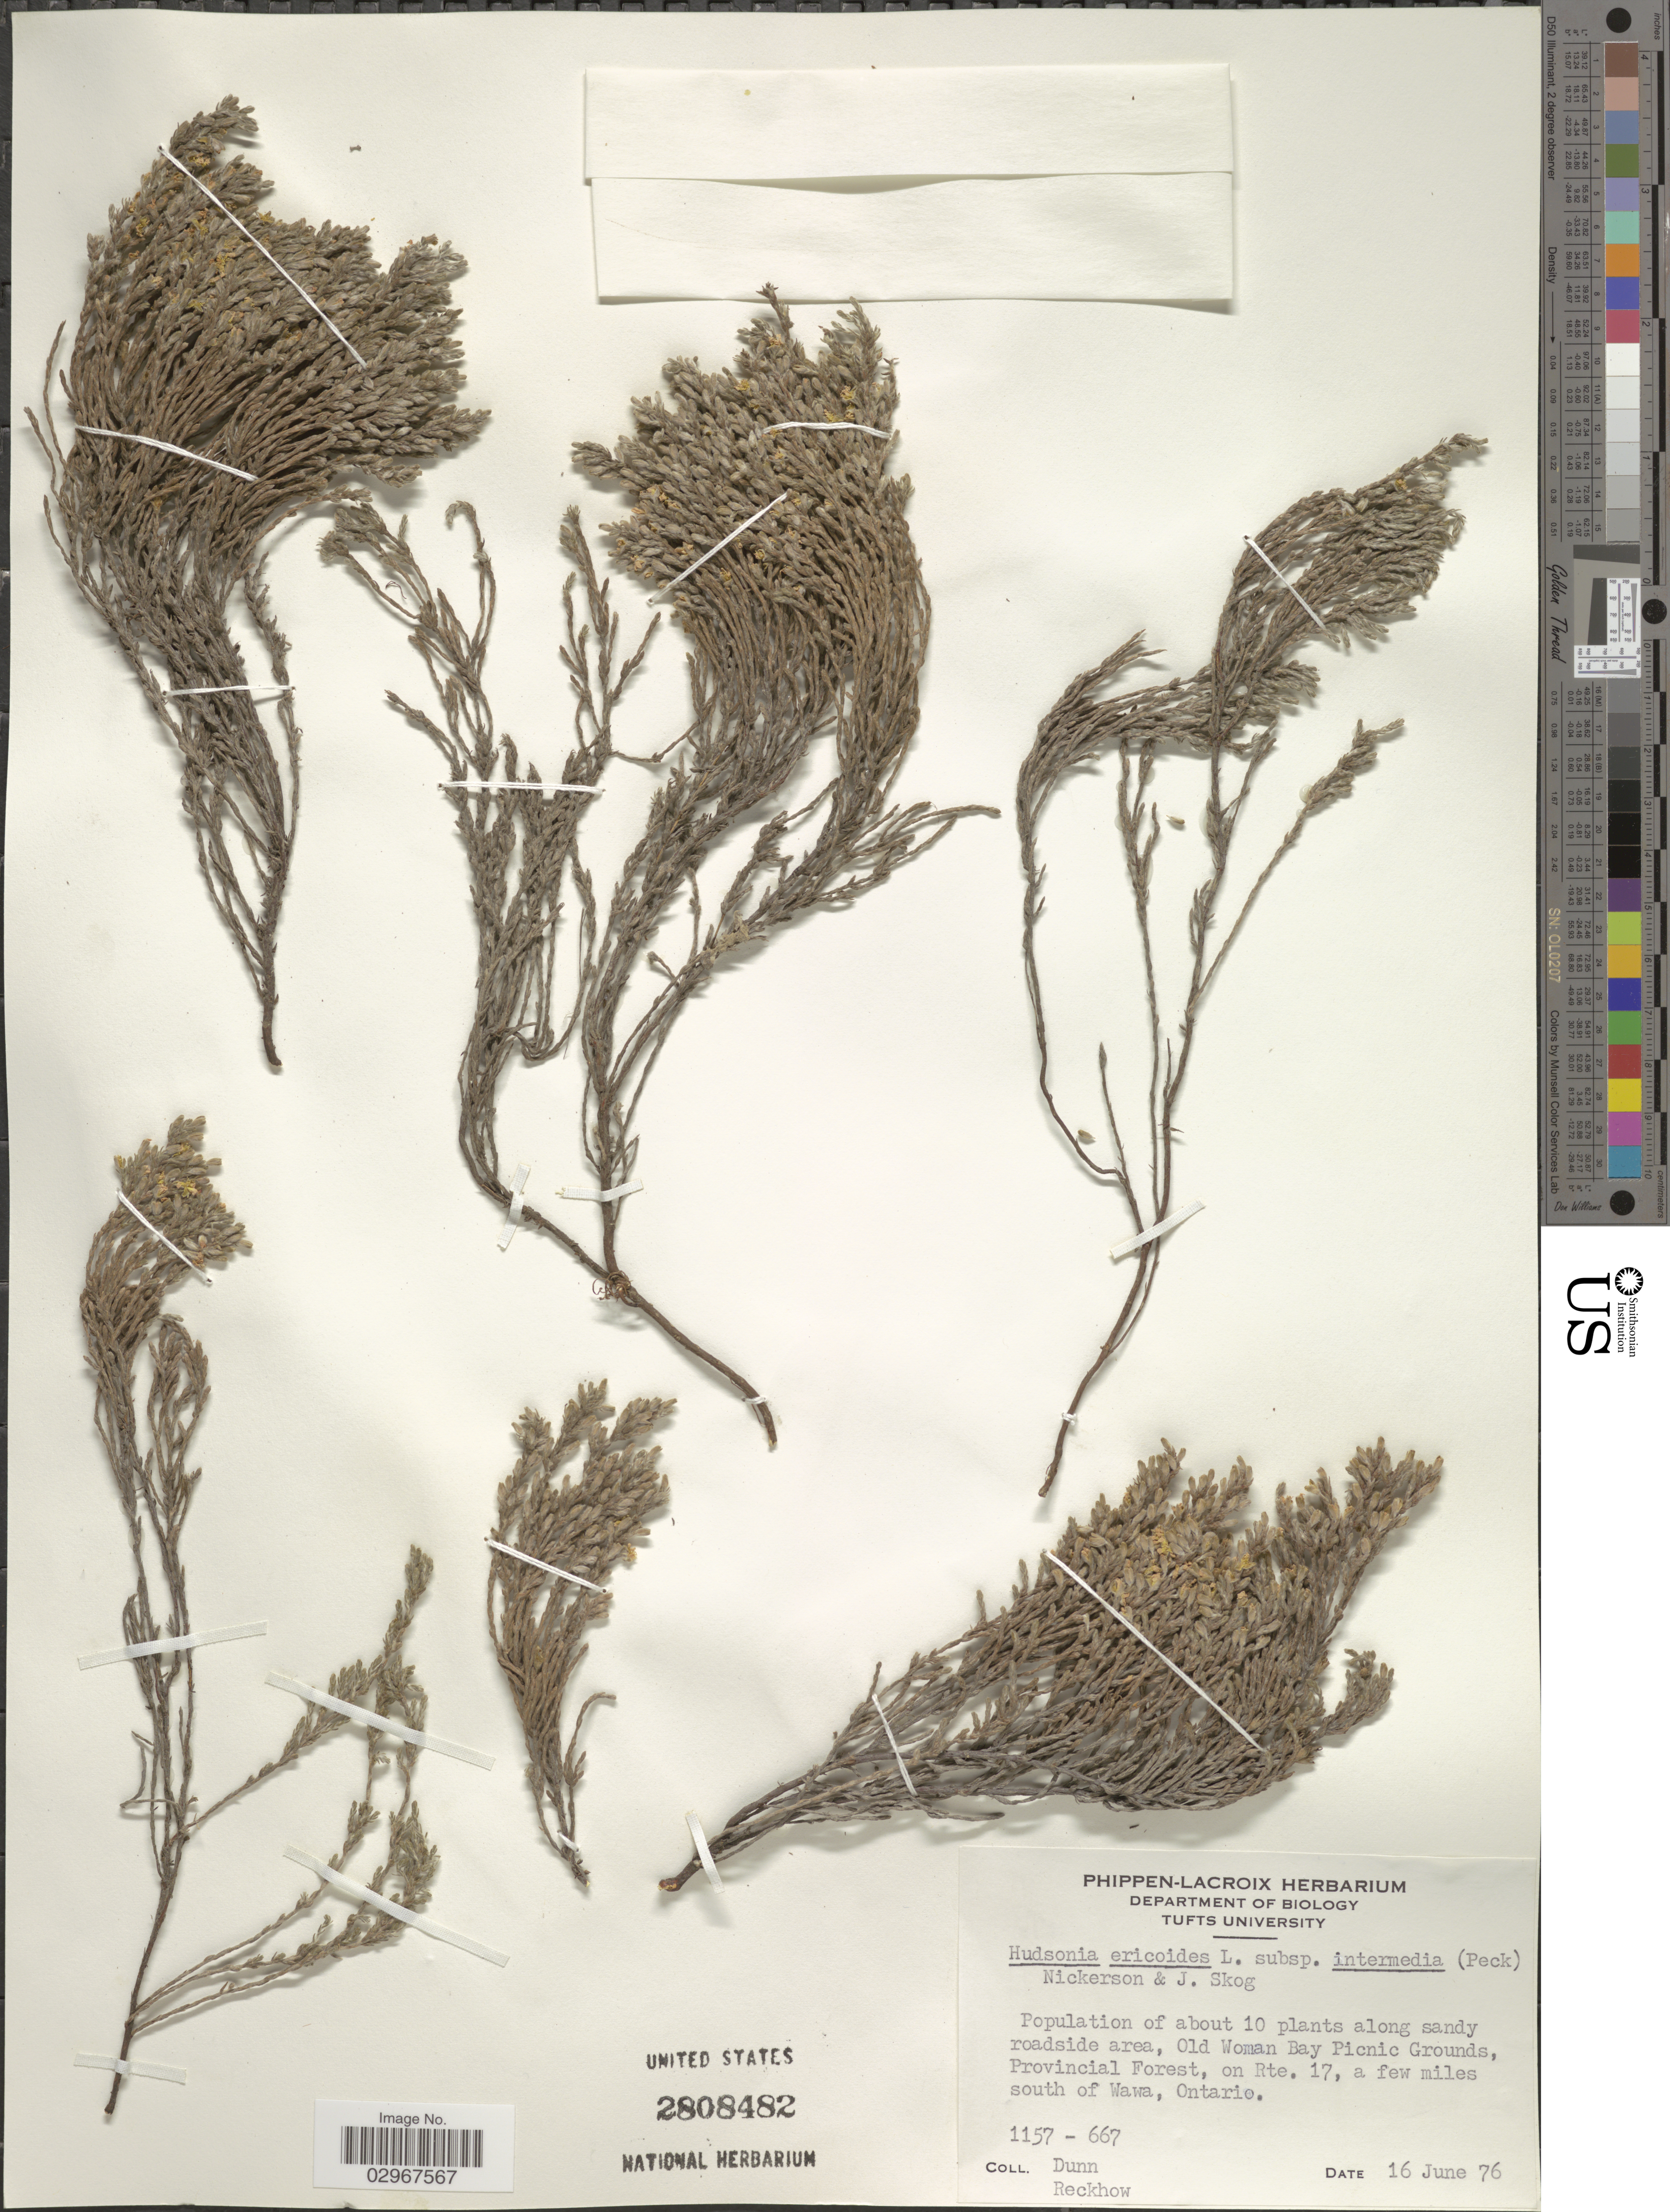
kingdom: Plantae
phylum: Tracheophyta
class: Magnoliopsida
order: Malvales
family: Cistaceae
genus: Hudsonia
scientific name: Hudsonia tomentosa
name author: Nutt.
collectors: -- Dunn & Reckhow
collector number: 1157-667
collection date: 1976-06-16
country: Canada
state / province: Ontario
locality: Old Woman Bay Picnic Grounds, Provincial Forest, on Rte. 17, a few miles south of Wawa.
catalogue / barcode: US 2808482